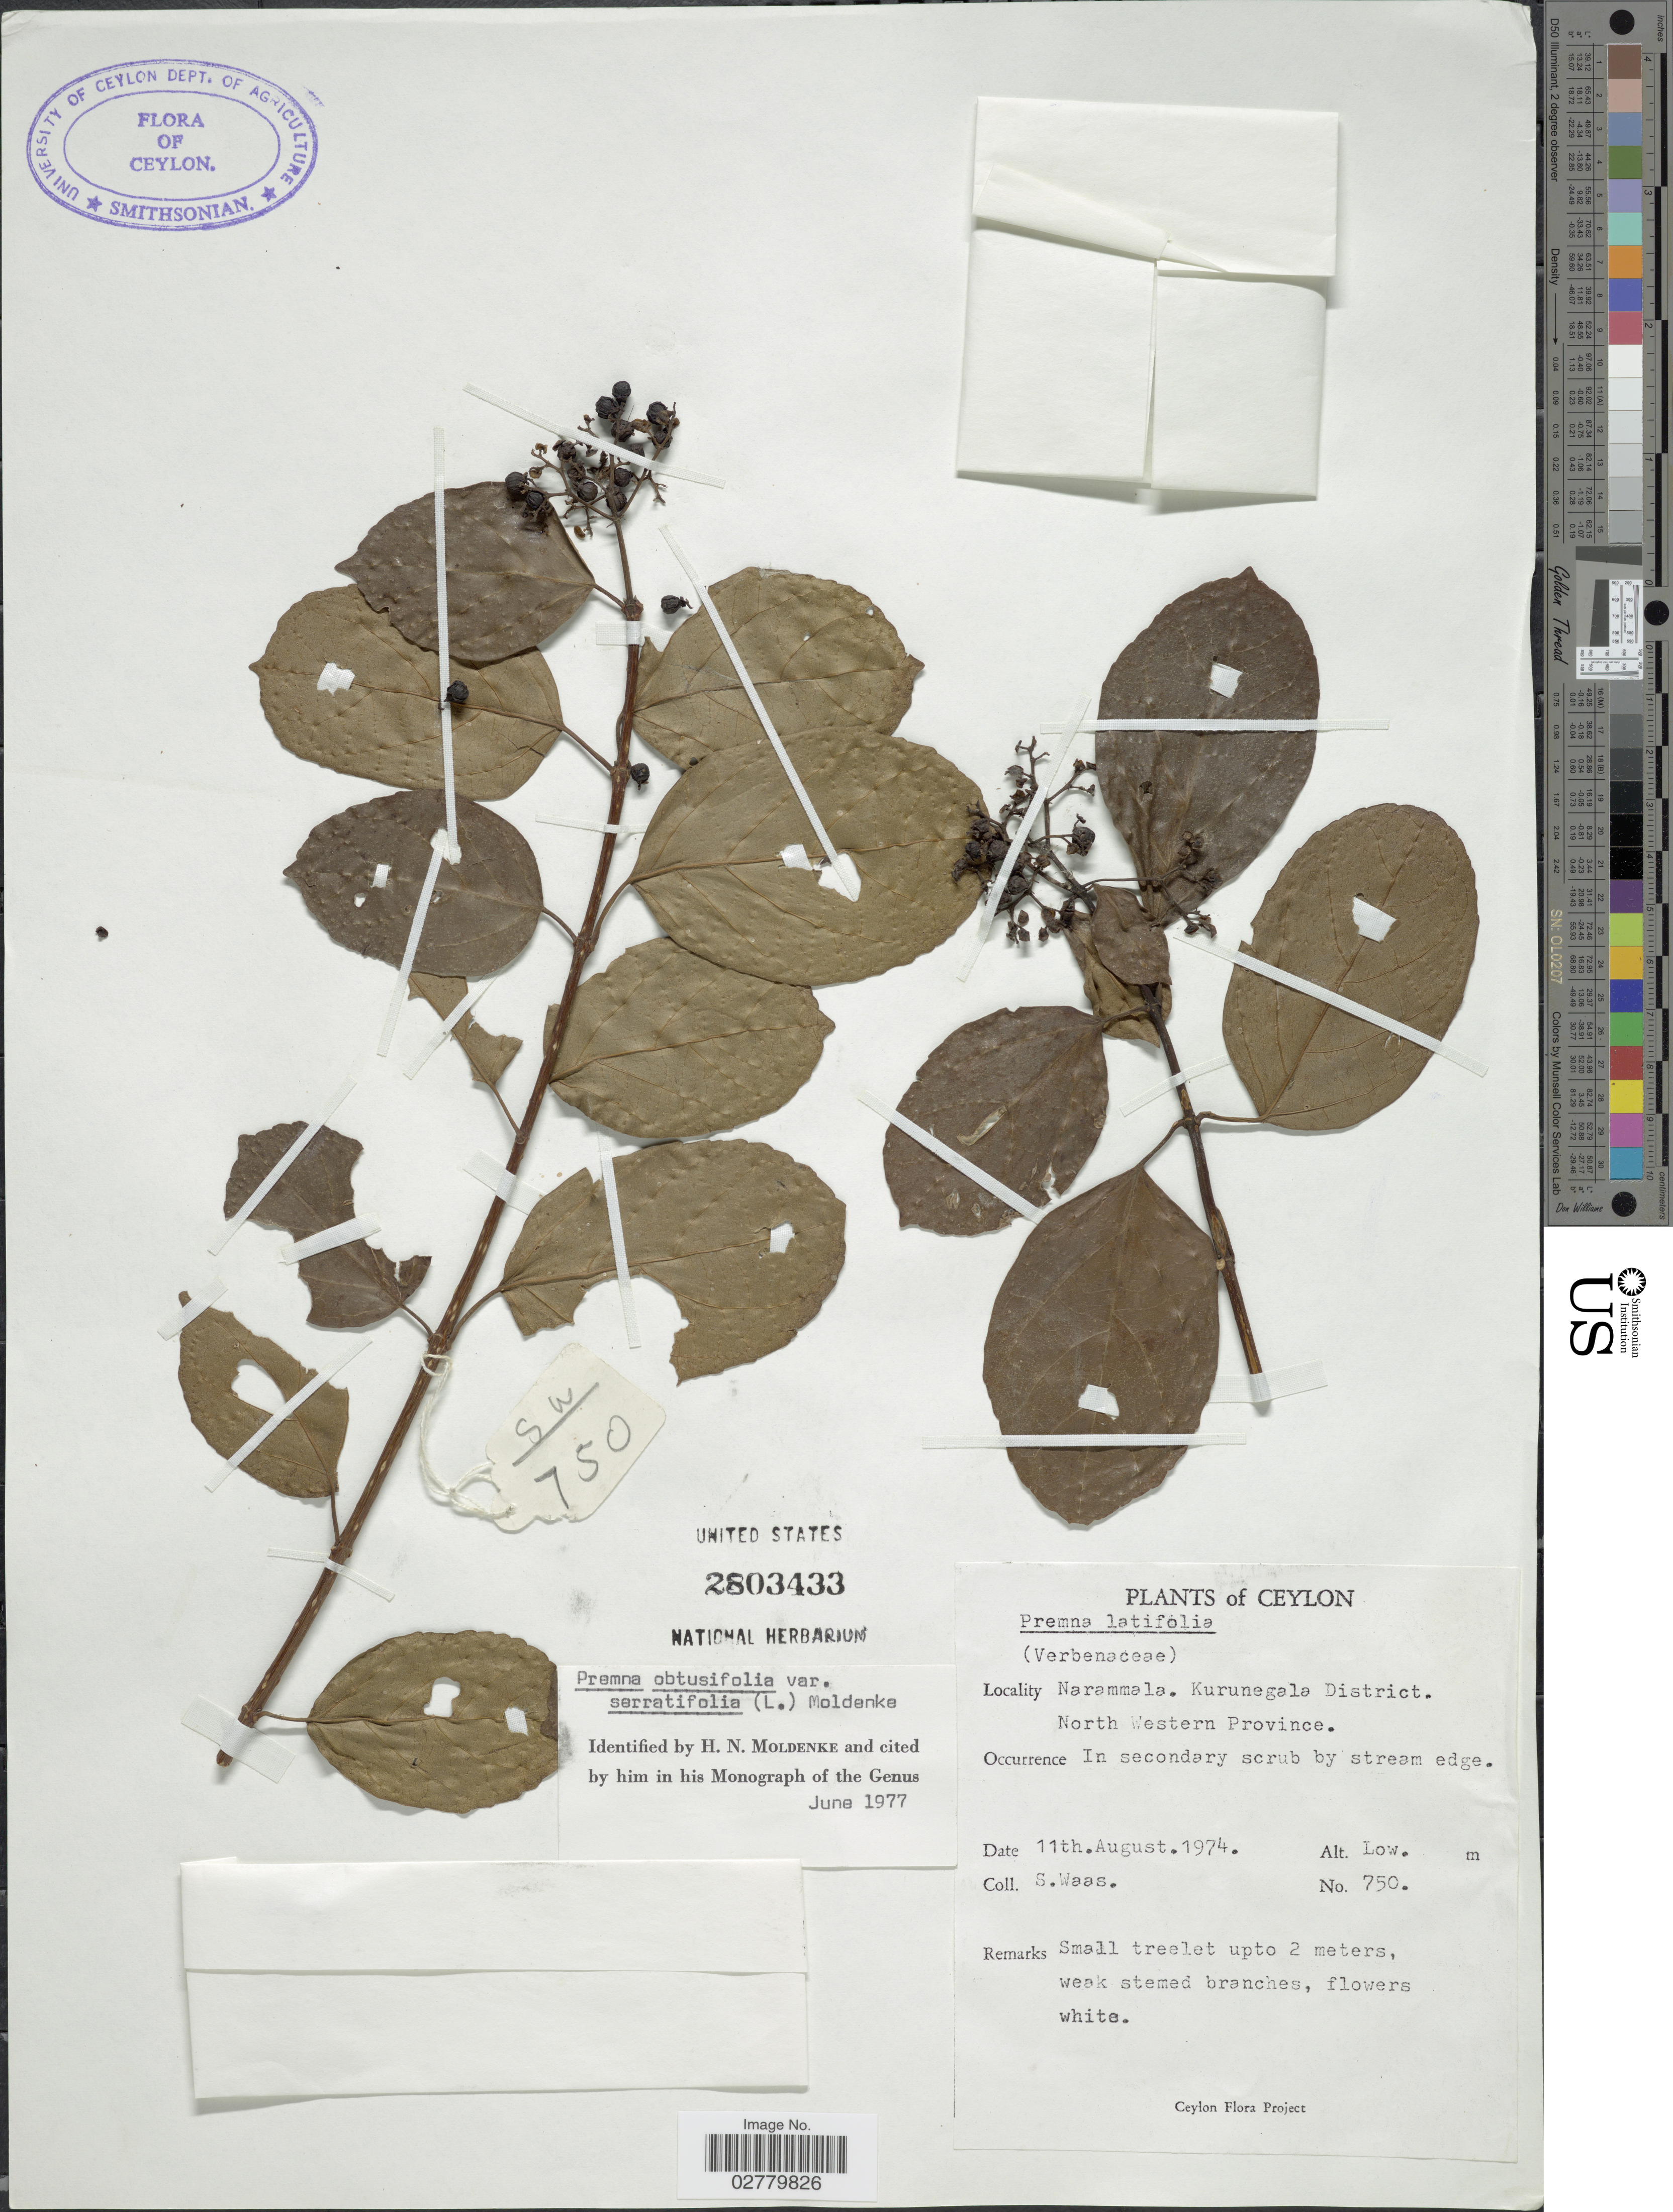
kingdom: Plantae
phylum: Tracheophyta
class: Magnoliopsida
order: Lamiales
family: Lamiaceae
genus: Premna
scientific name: Premna obtusifolia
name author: R. Br.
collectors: S. Waas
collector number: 750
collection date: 1974-08-11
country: Sri Lanka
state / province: North Western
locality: Ceylon. Narammala. Kurunegala District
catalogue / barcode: US 2803433